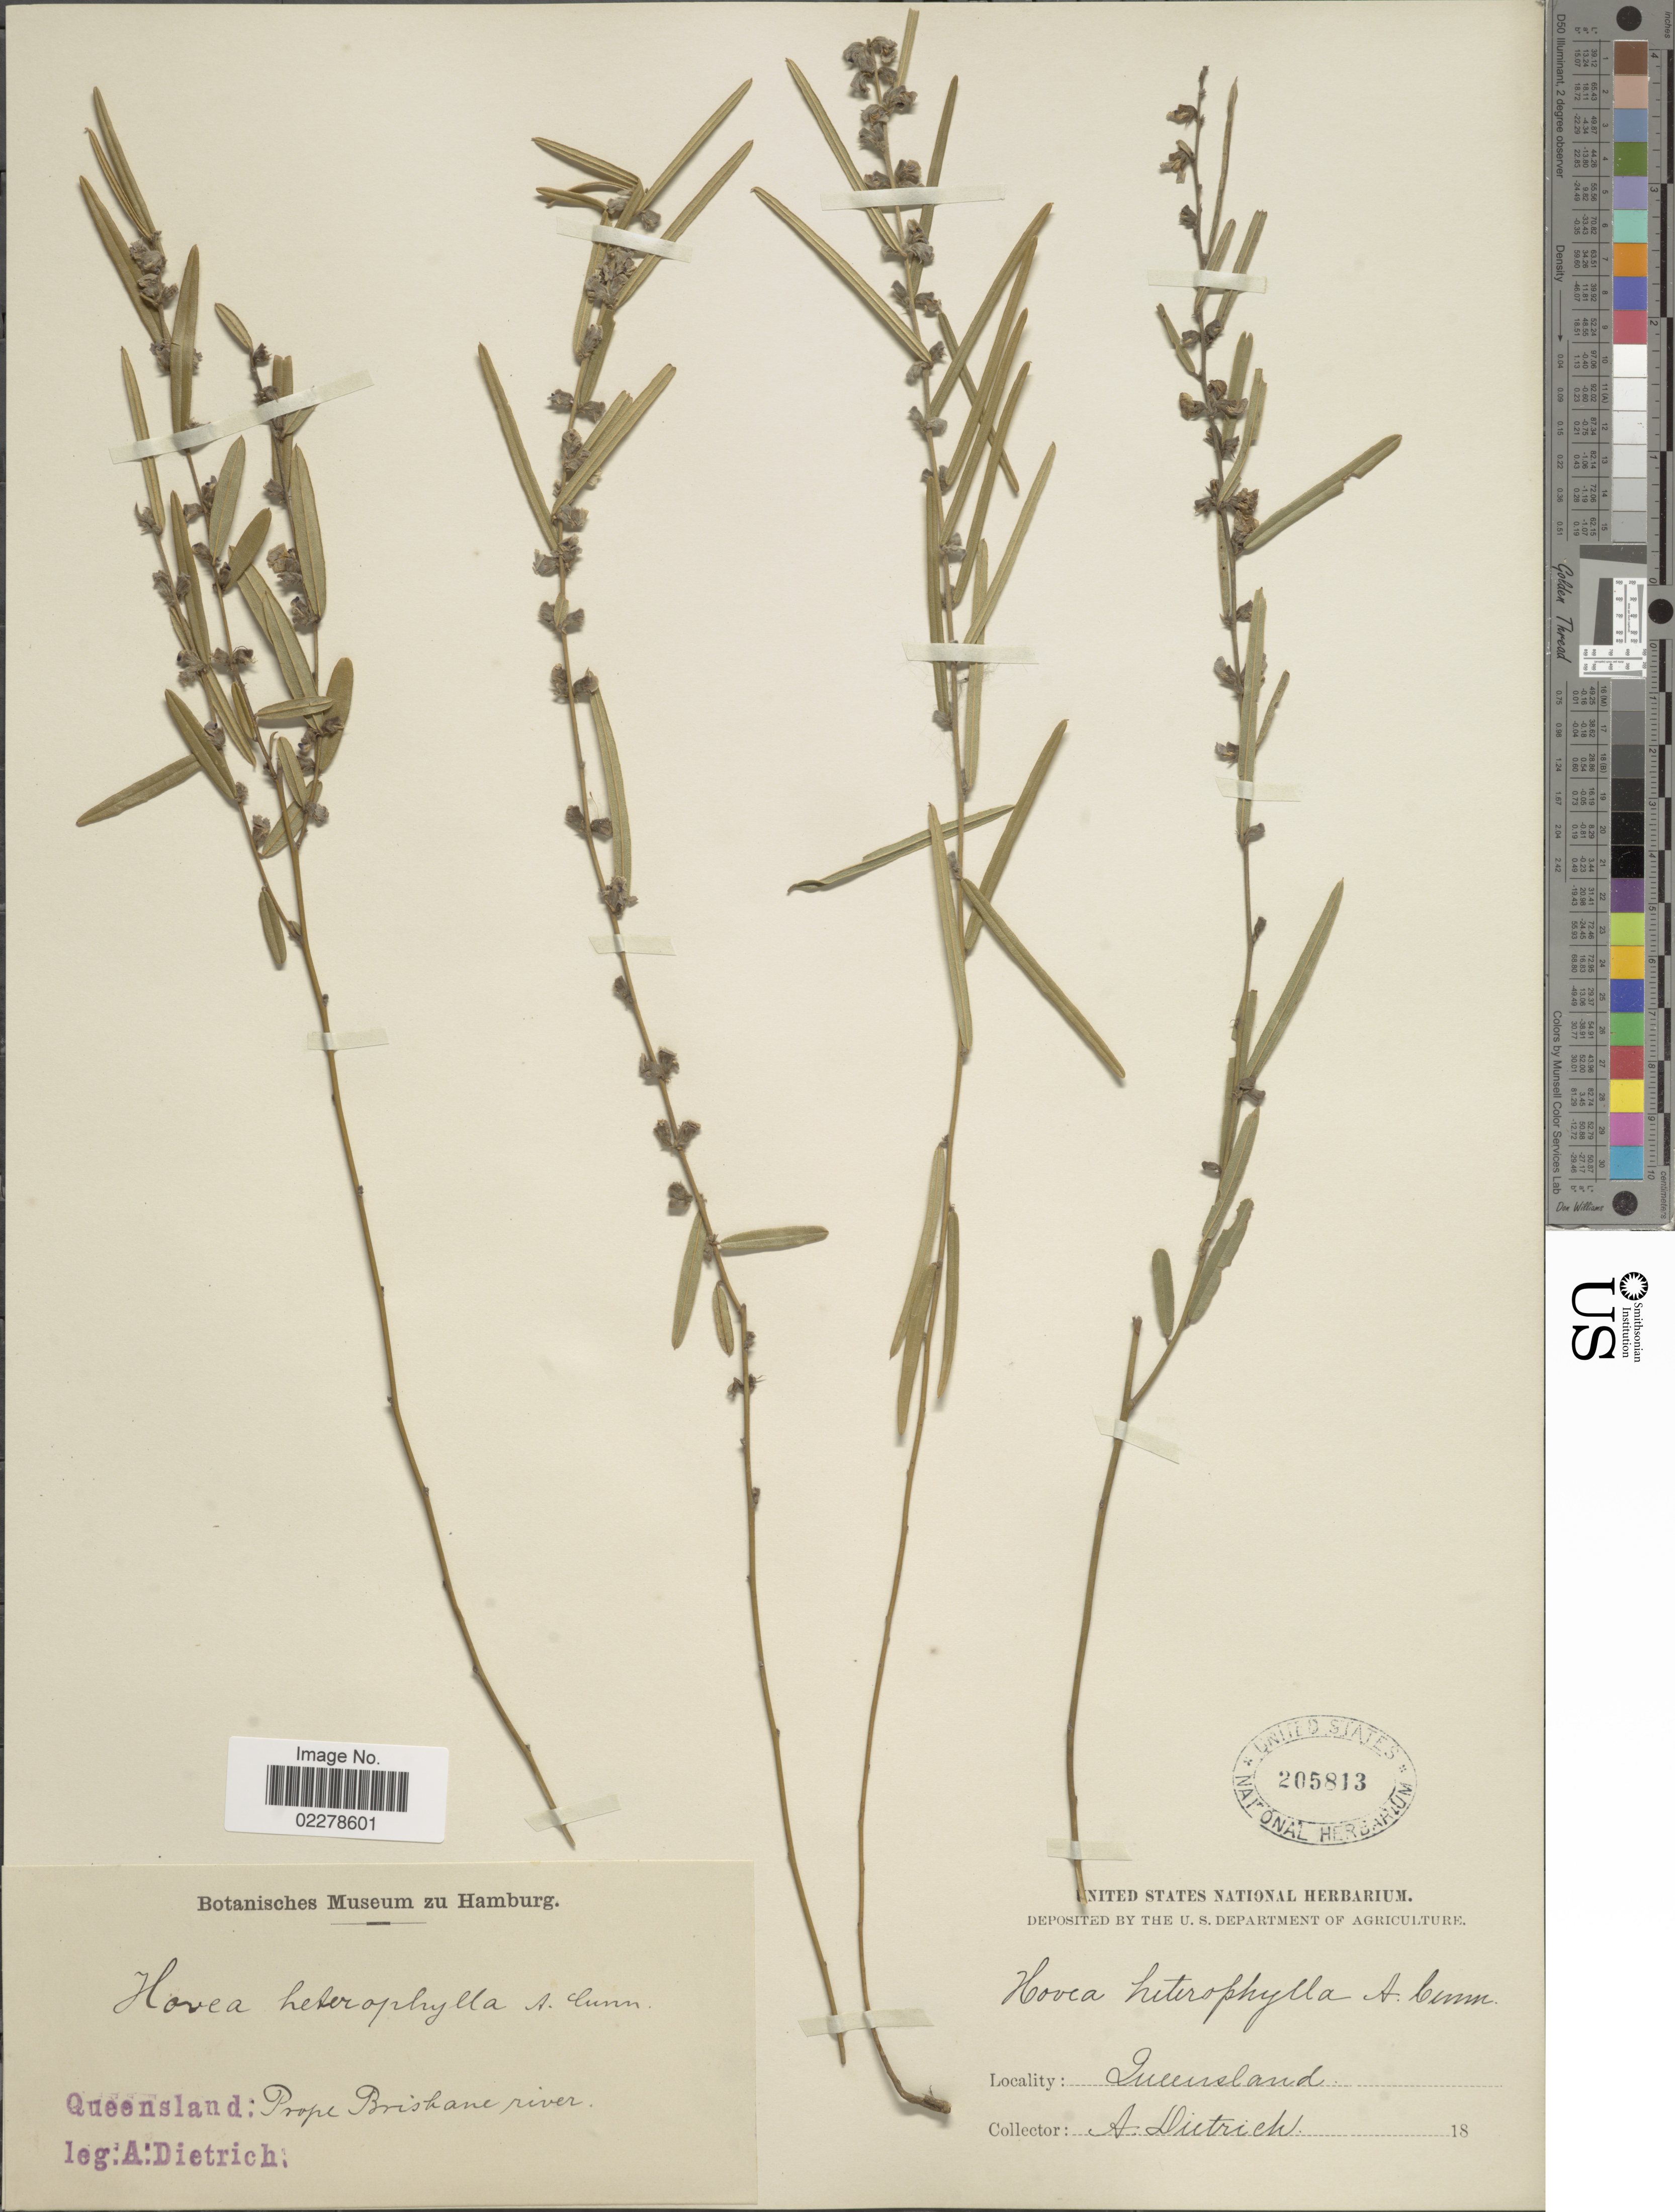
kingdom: Plantae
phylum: Tracheophyta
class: Magnoliopsida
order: Fabales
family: Fabaceae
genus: Hovea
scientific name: Hovea heterophylla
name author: Cunn. ex Hook. f.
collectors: A. Dietrich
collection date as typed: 18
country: Australia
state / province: Queensland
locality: Prope Brisbane river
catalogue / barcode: US 205813